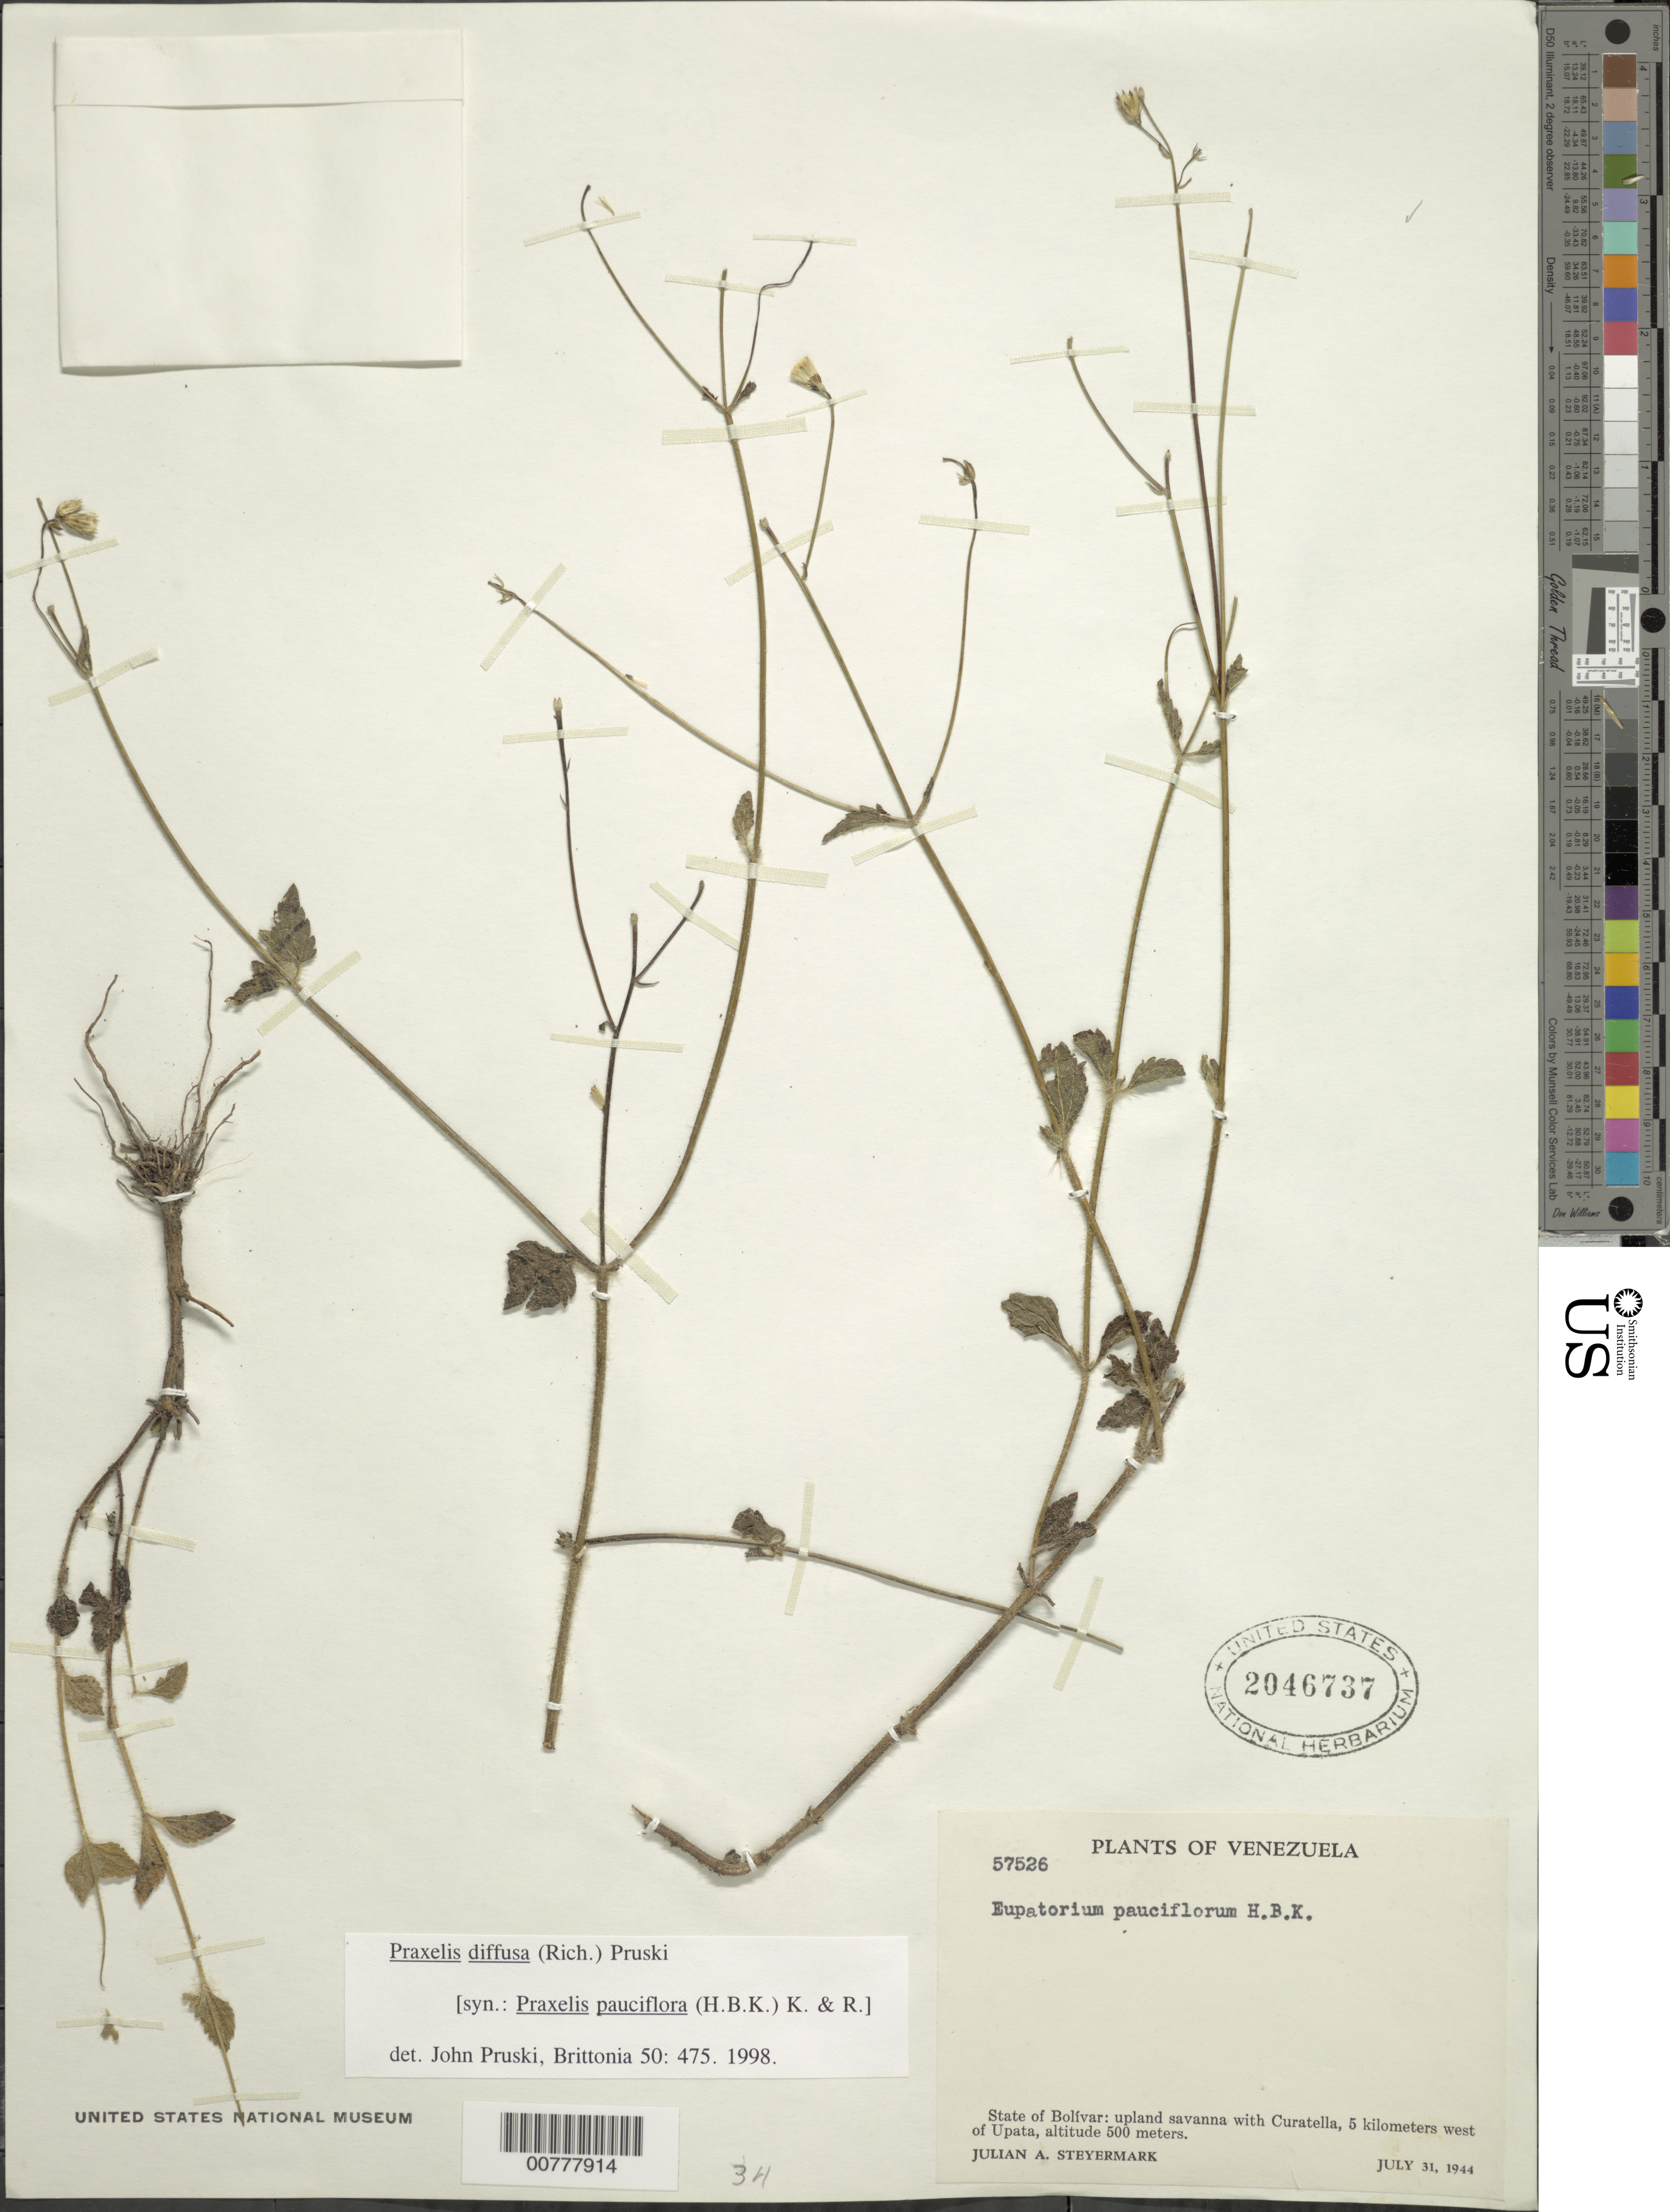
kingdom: Plantae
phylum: Tracheophyta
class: Magnoliopsida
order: Asterales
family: Asteraceae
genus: Praxelis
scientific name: Praxelis diffusa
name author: (Rich.) Pruski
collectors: J. Steyermark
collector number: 57526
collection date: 1944-07-31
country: Venezuela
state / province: Bolivar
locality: Upland savanna with Curatella, 5 kilometers west of Upata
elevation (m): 500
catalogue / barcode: US 2046737